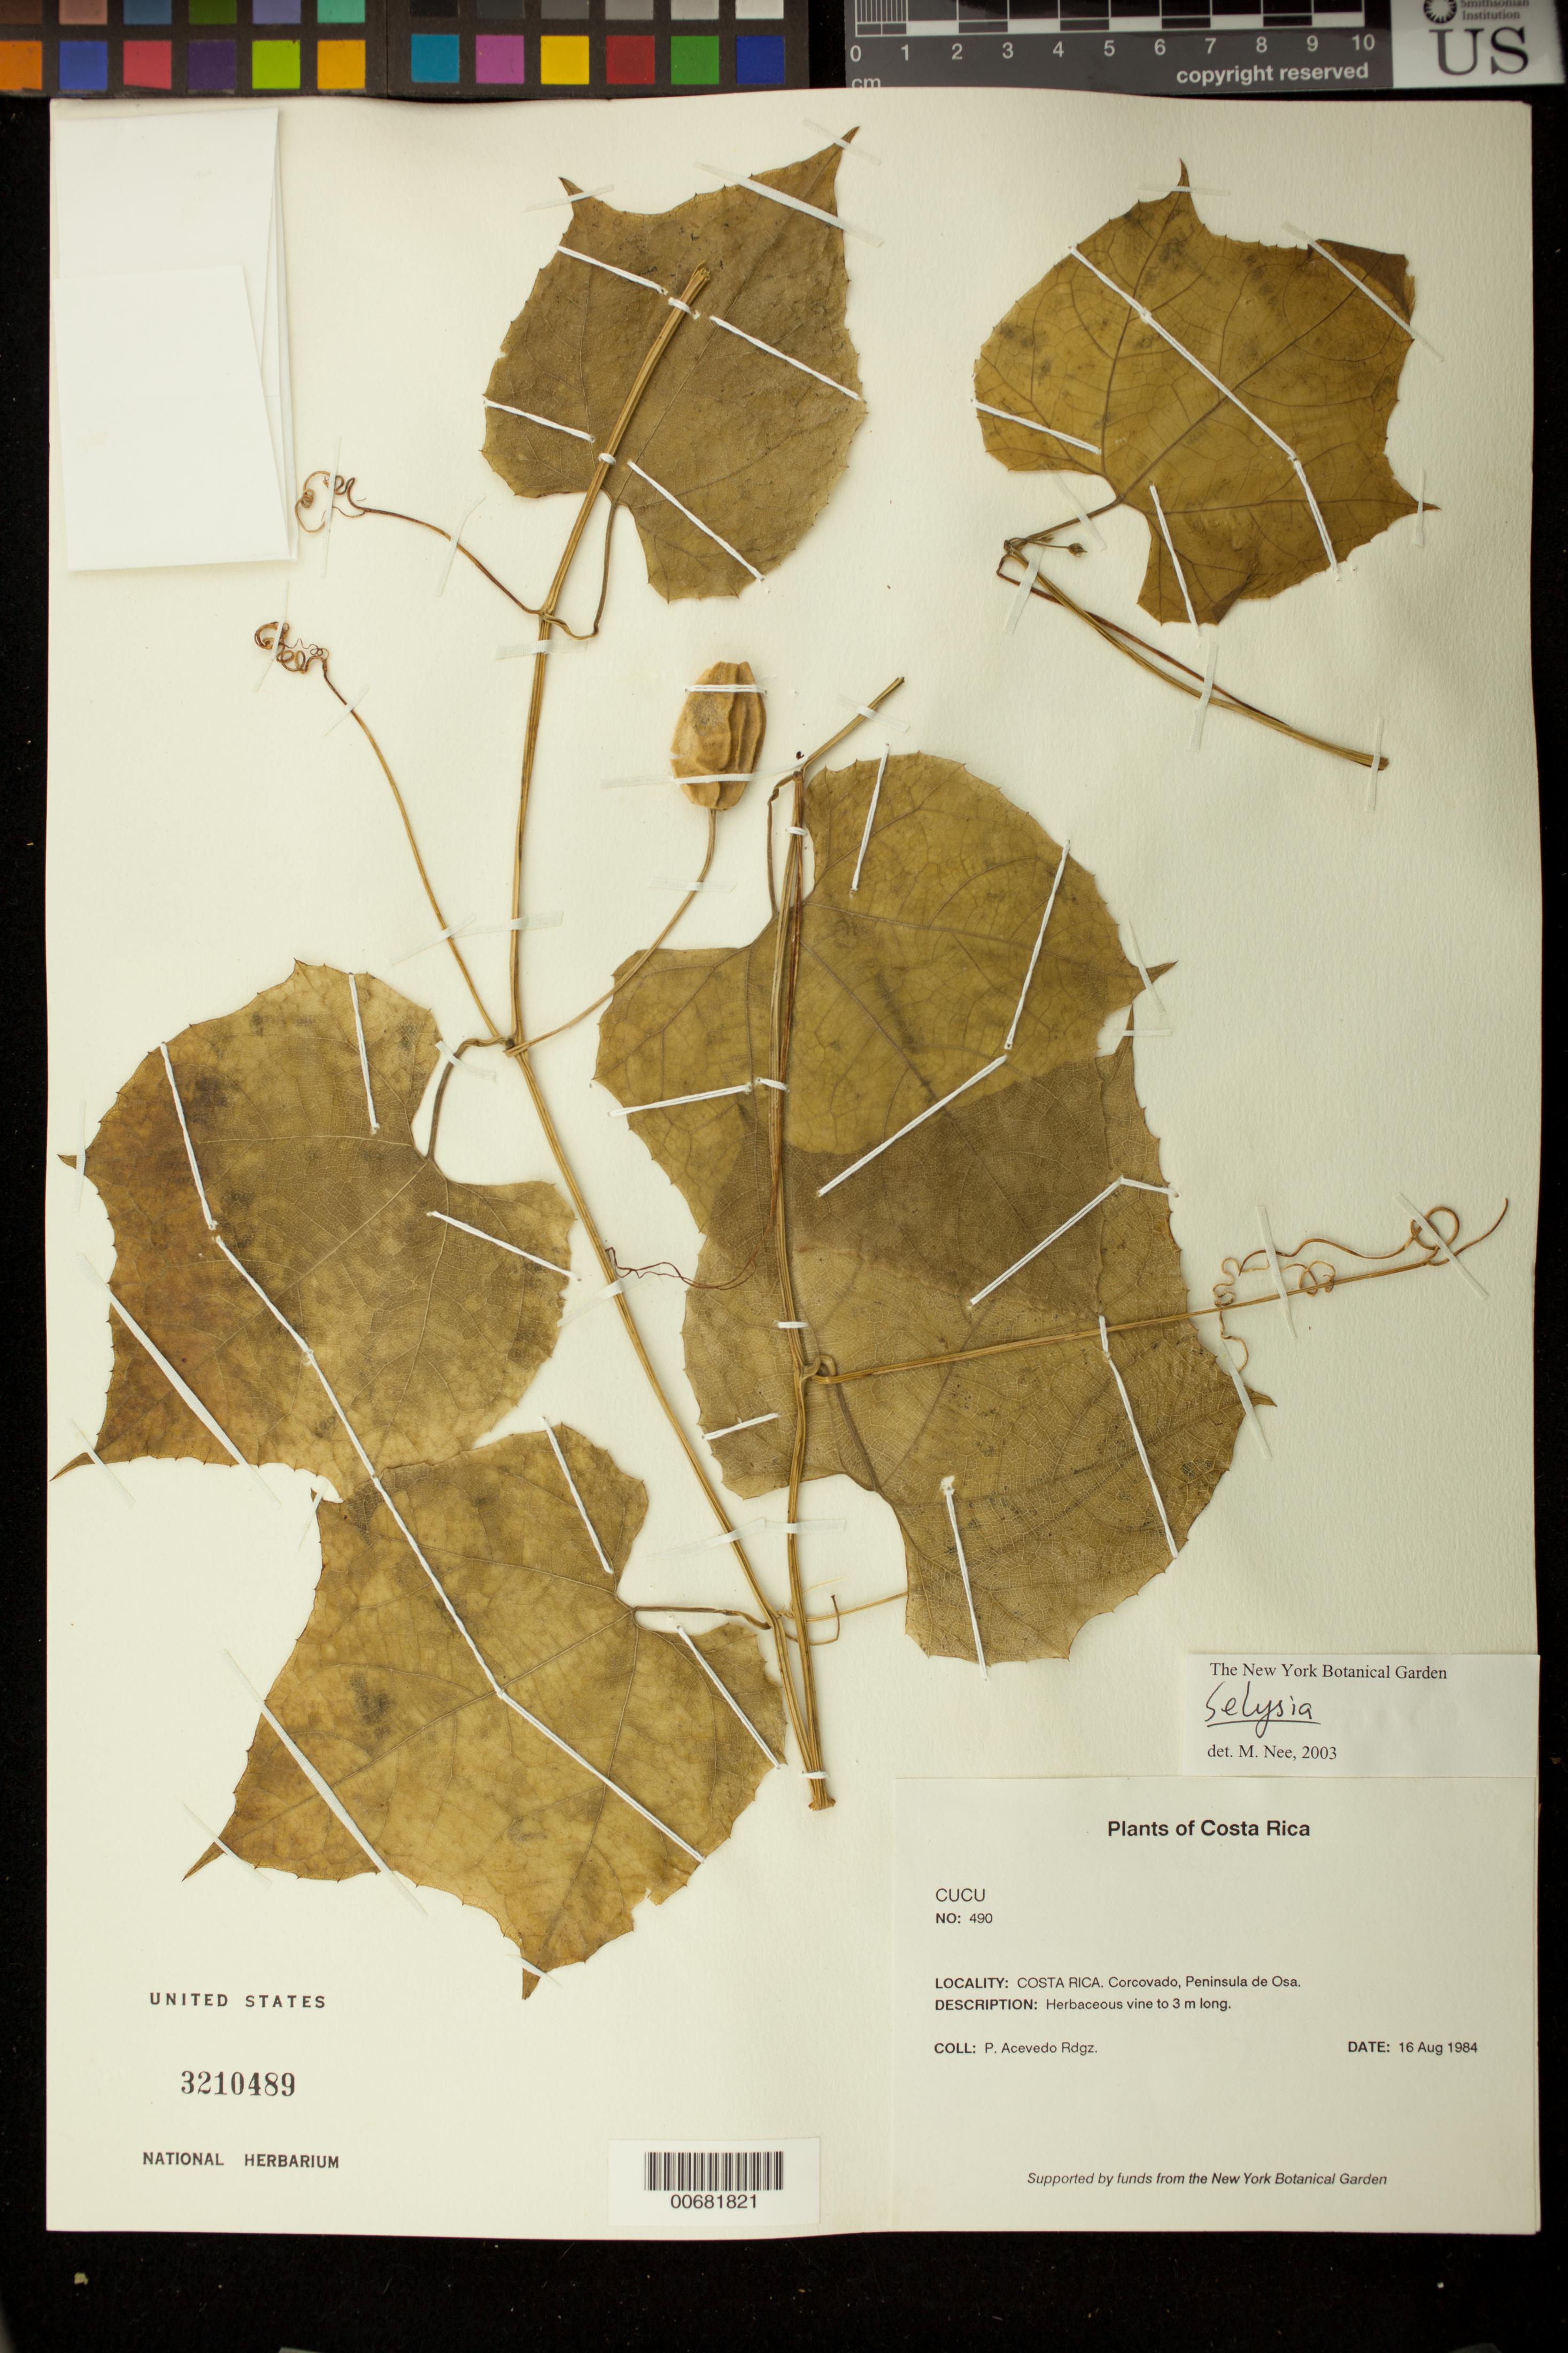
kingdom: Plantae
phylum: Tracheophyta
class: Magnoliopsida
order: Cucurbitales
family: Cucurbitaceae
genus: Selysia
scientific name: Selysia sp.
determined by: Nee, Michael H.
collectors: P. Acevedo-Rodr.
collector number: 490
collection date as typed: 16 Aug 1984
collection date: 1984-08-16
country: Costa Rica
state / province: Puntarenas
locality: Corcovado, Penninsula de Osa.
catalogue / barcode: US 3210489